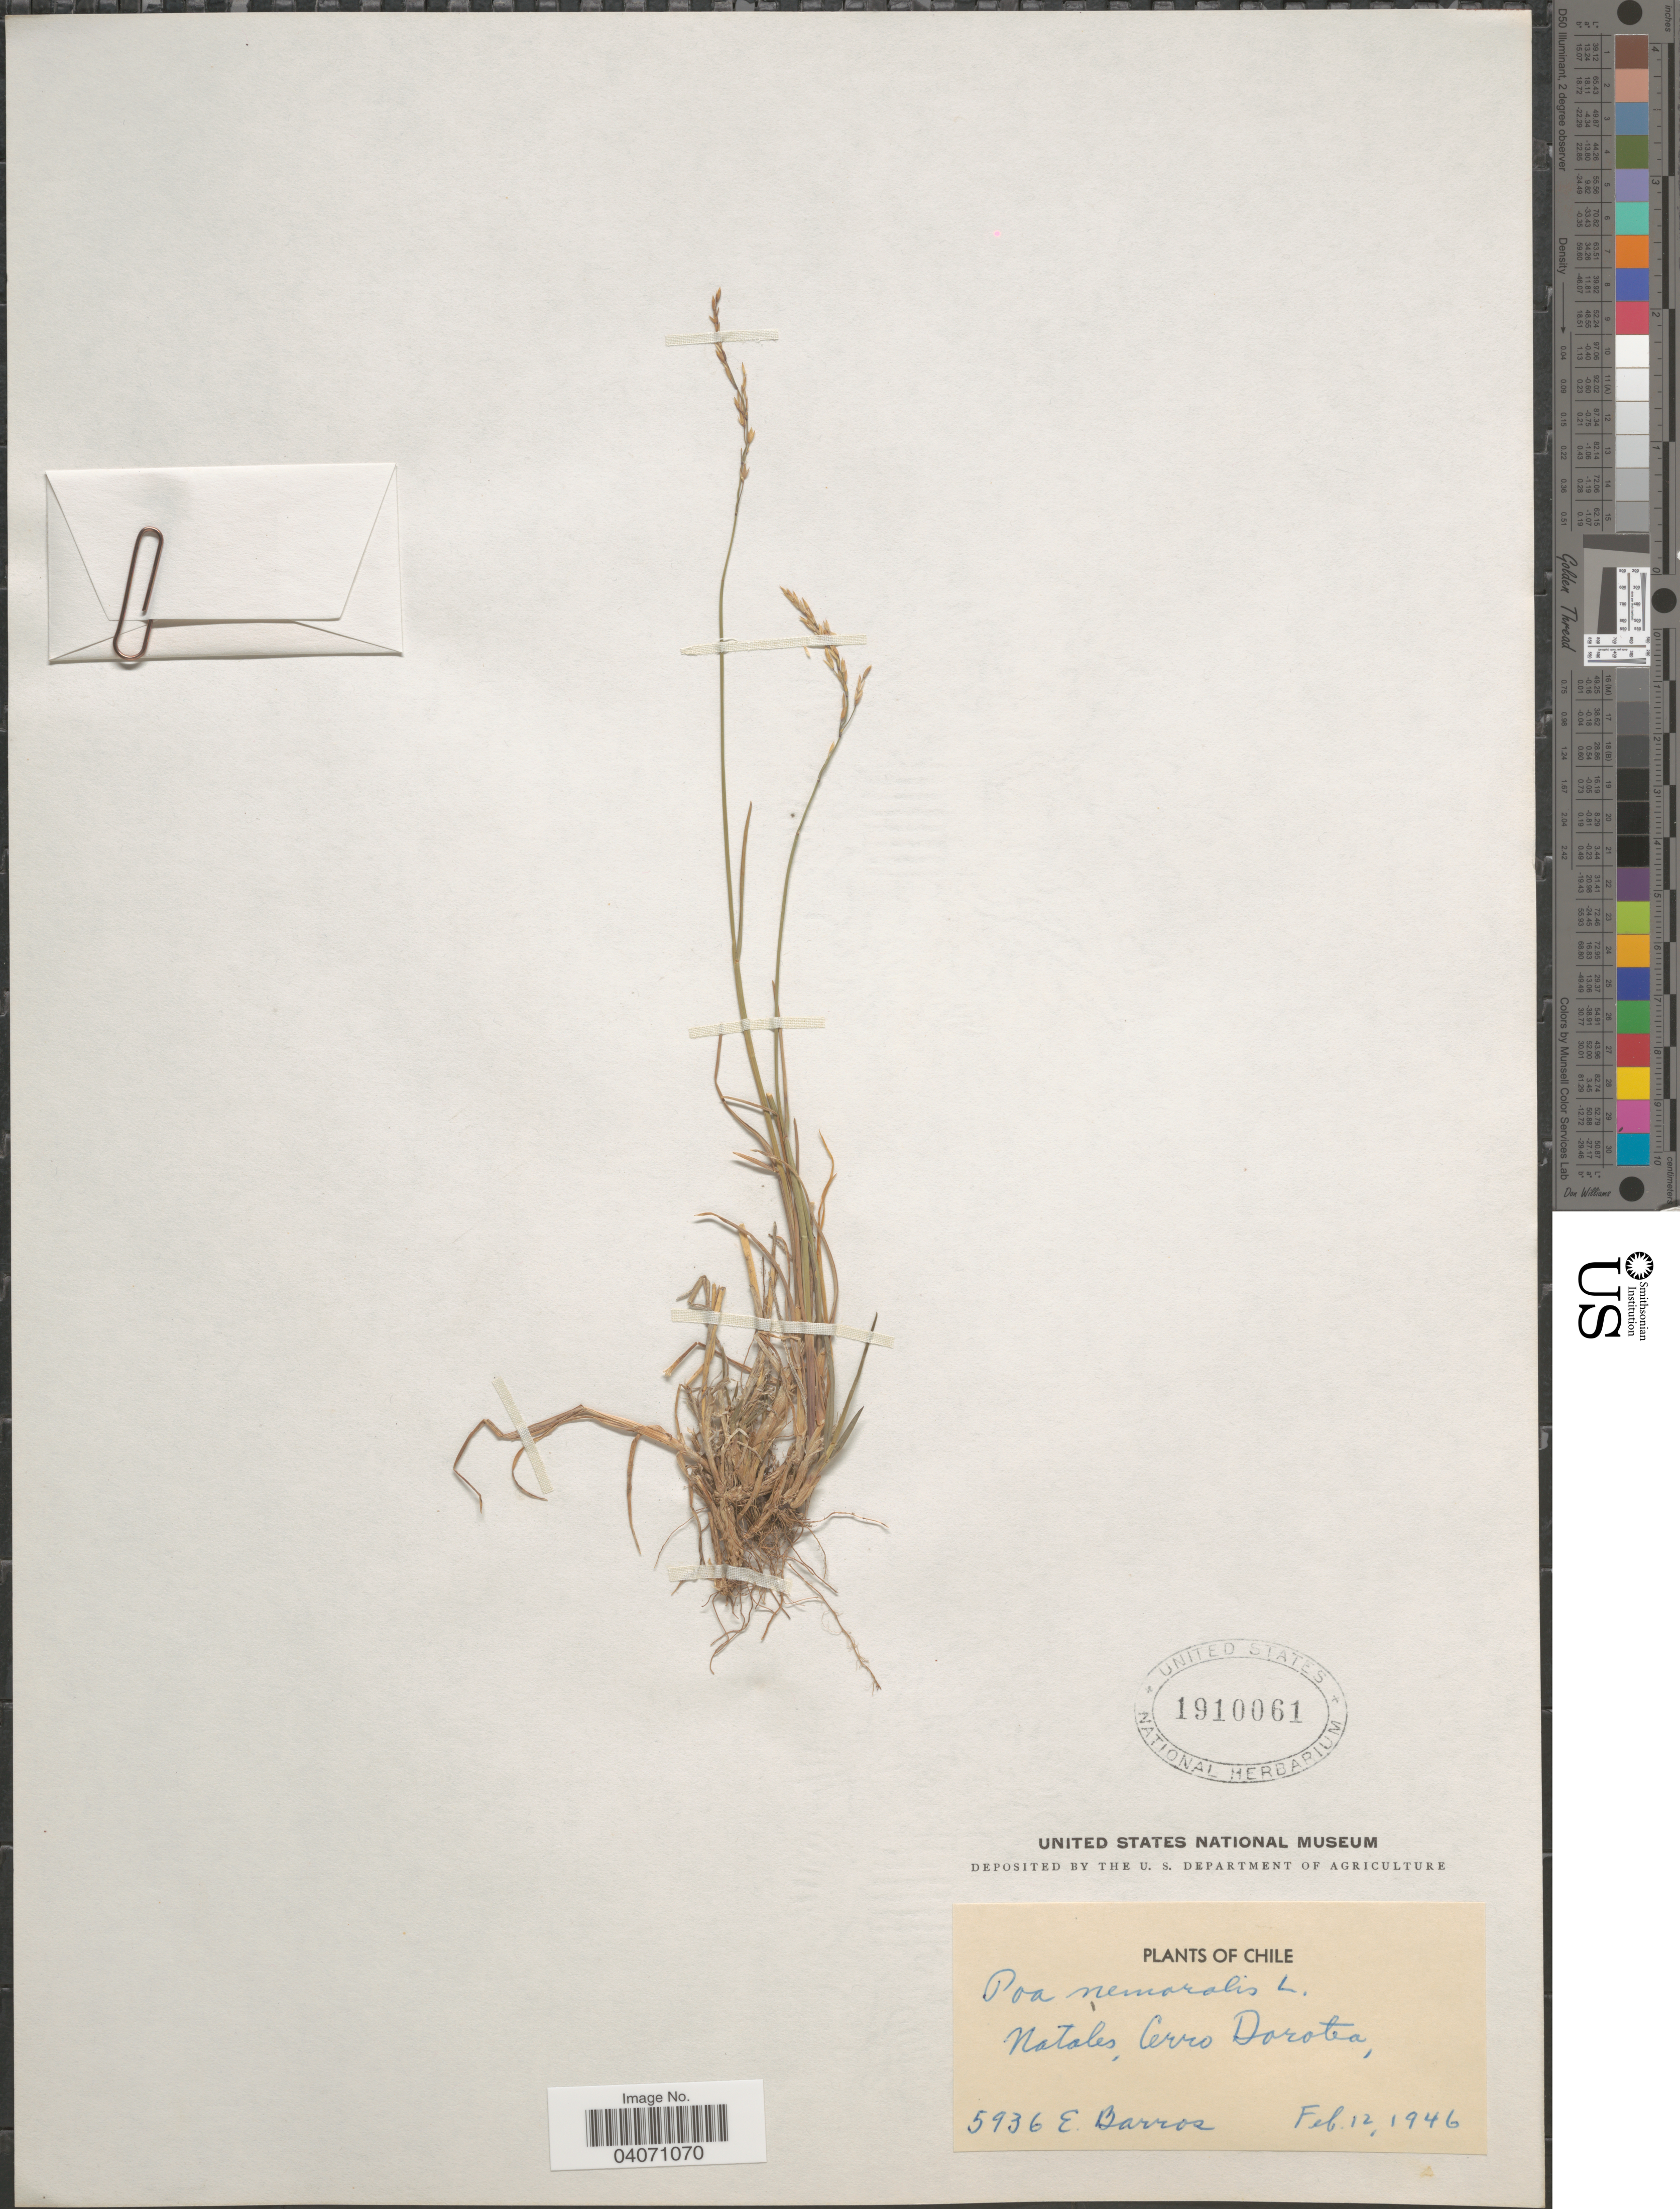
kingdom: Plantae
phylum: Tracheophyta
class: Liliopsida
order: Poales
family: Poaceae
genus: Poa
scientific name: Poa nemoralis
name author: L.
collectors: E. Barros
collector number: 5936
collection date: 1946-02-12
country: Chile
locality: Natales. Cerro Dorotea.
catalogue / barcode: US 1910061